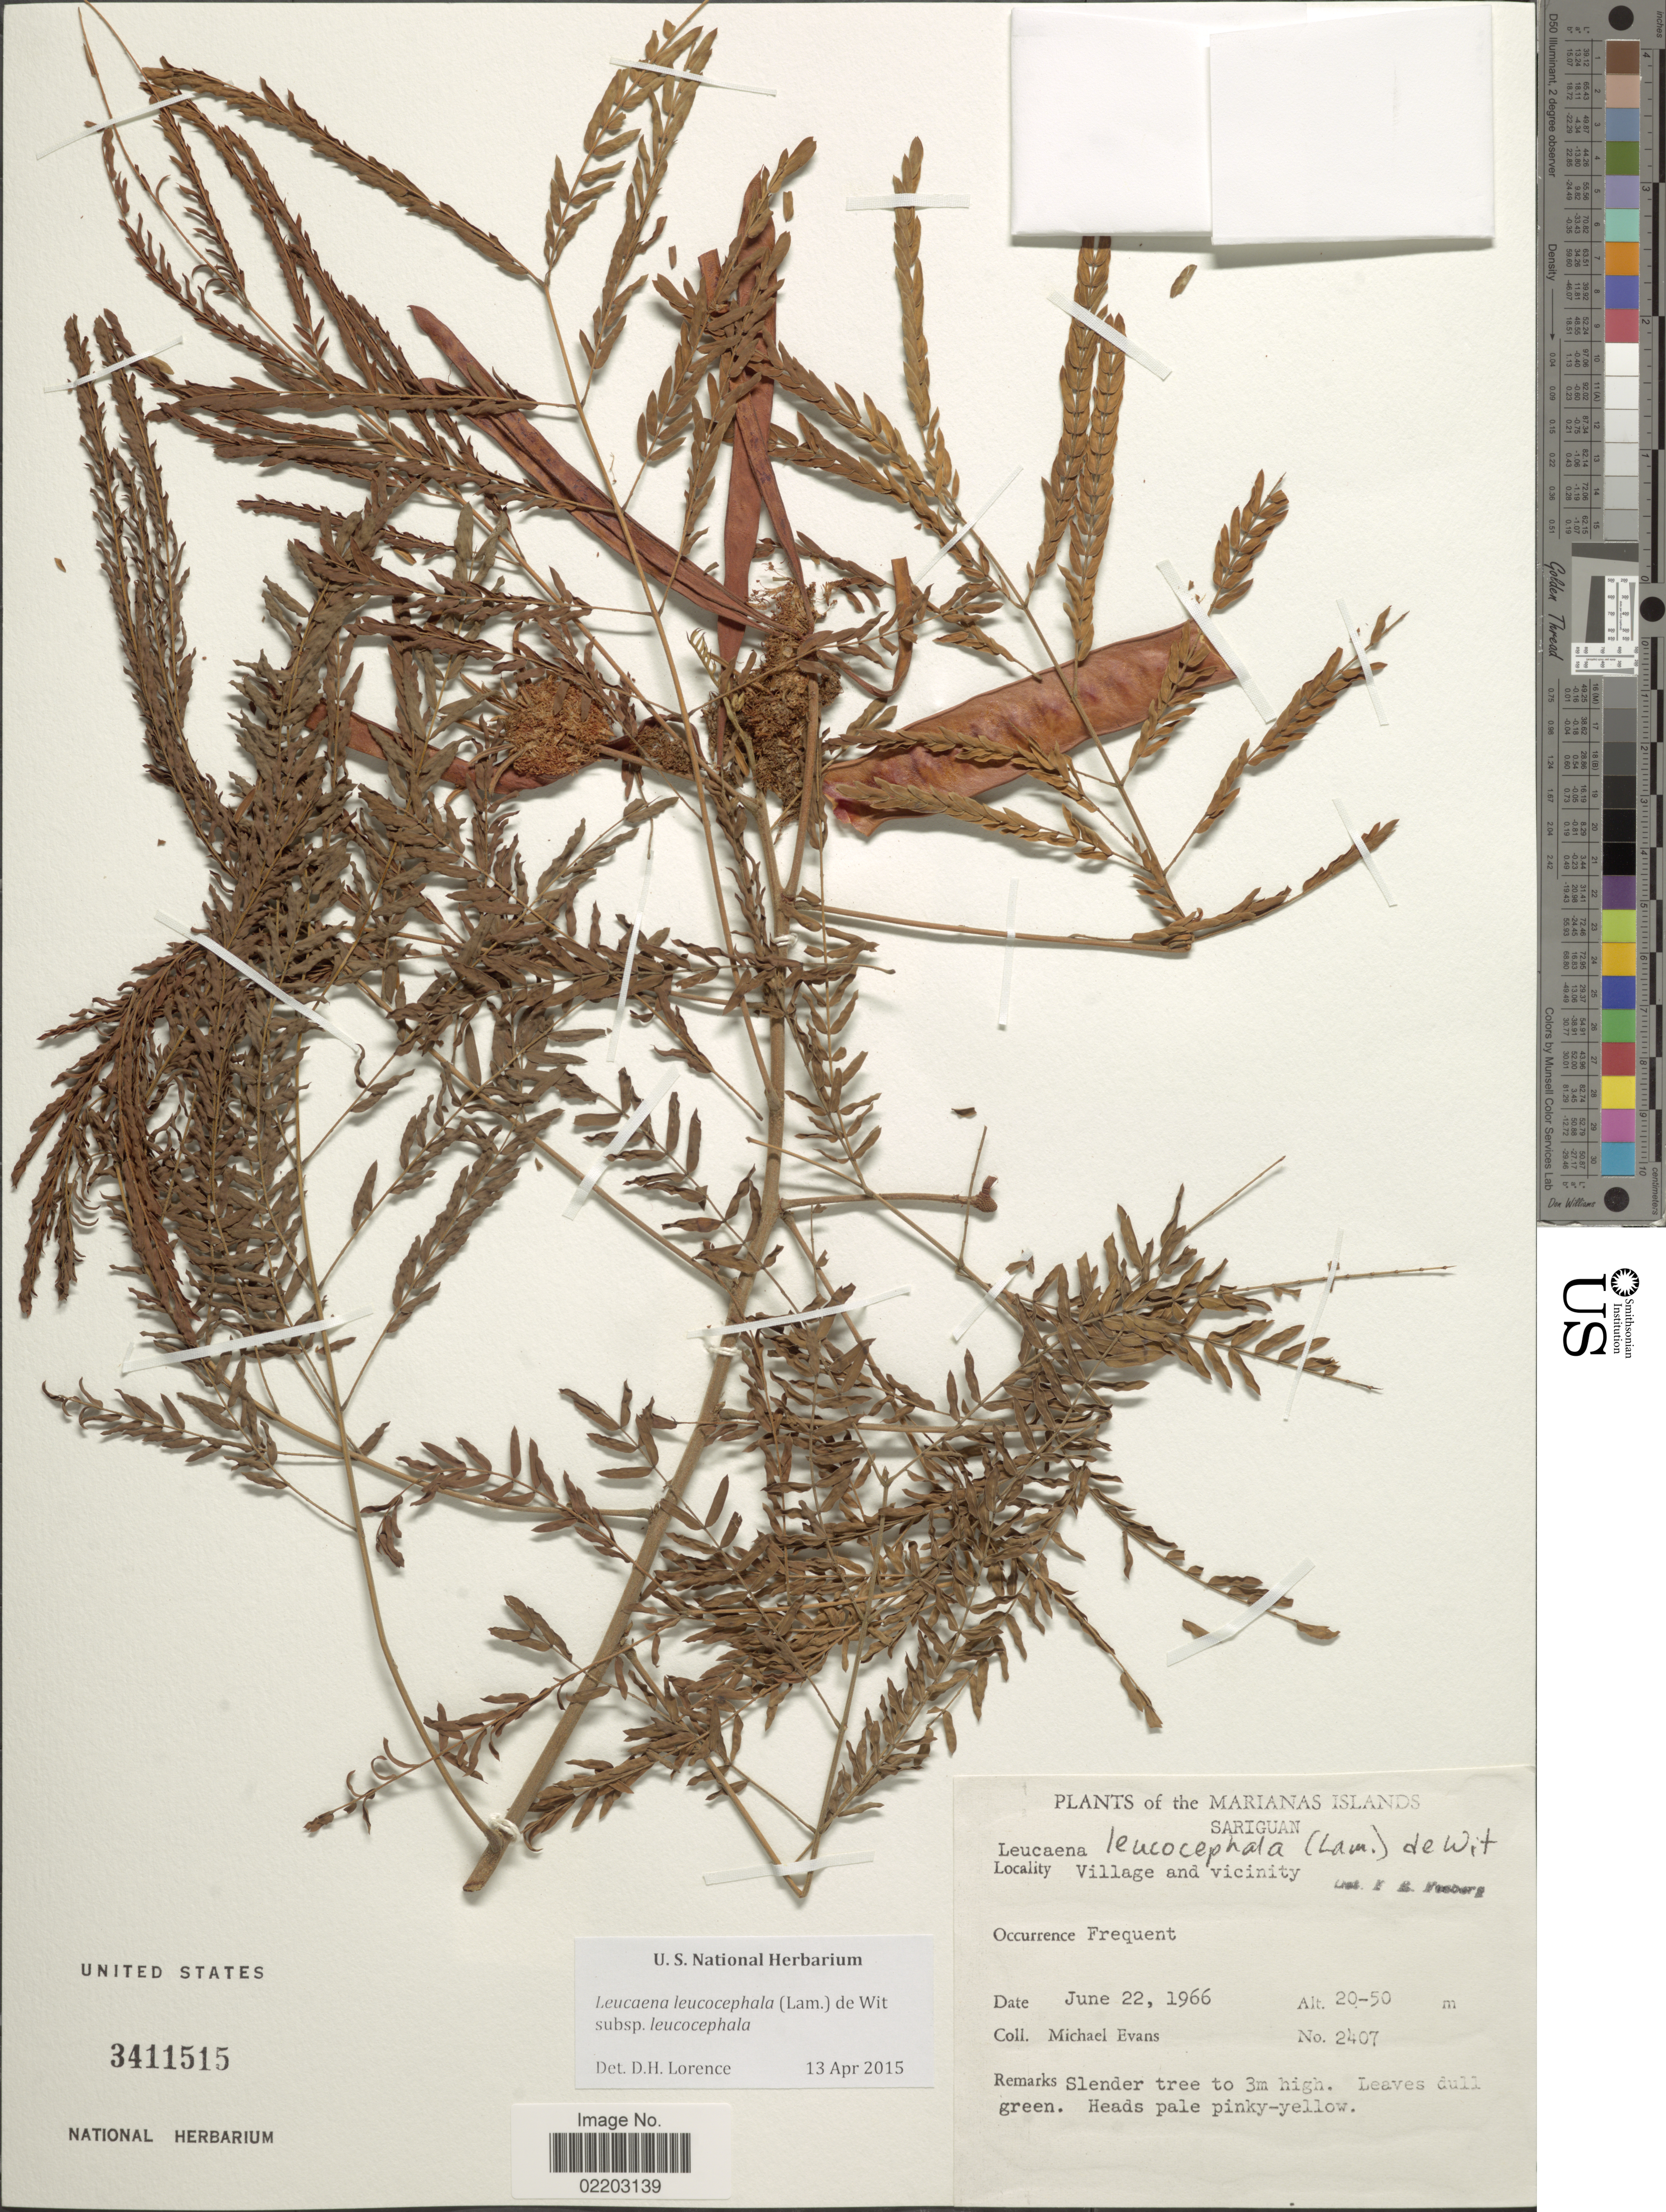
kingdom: Plantae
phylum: Tracheophyta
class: Magnoliopsida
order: Fabales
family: Fabaceae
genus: Leucaena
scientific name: Leucaena leucocephala subsp. leucocephala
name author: (Lam.) de Wit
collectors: M. Evans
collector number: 2407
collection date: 1966-06-22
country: Northern Mariana Islands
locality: The Marianas Islands, Sariguan, Village and vicinity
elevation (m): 20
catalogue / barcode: US 3411515